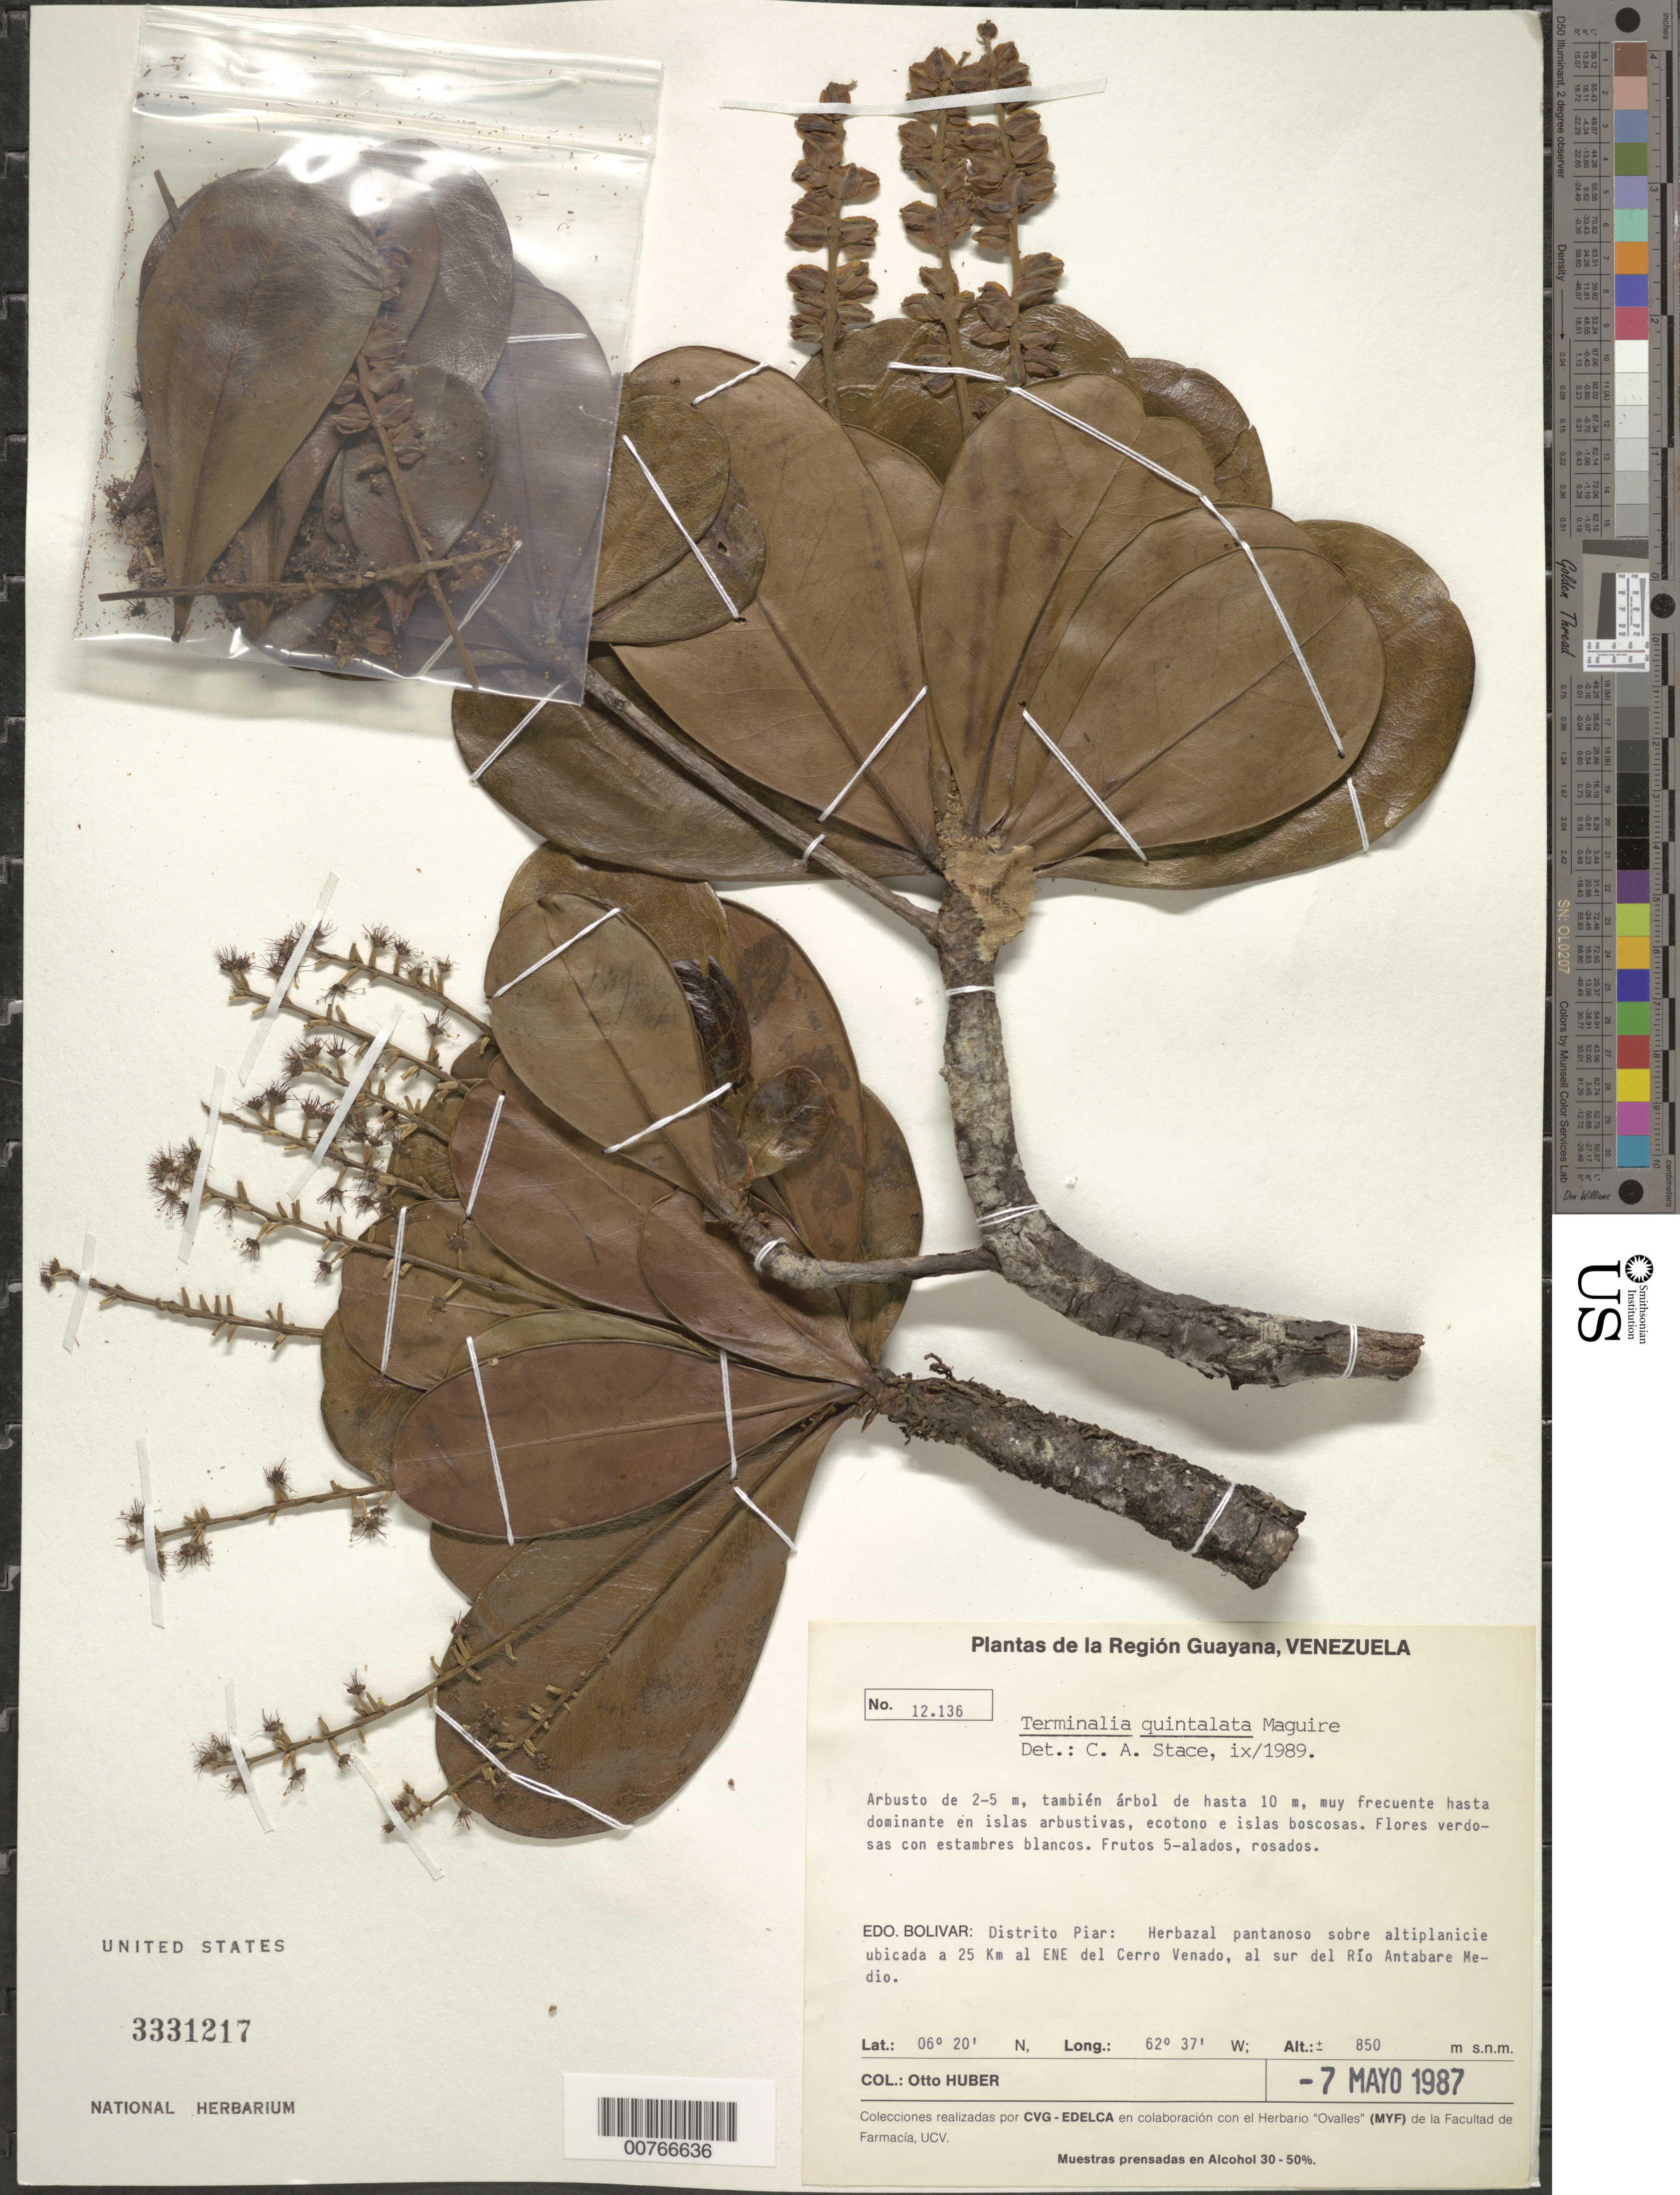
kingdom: Plantae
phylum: Tracheophyta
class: Magnoliopsida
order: Myrtales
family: Combretaceae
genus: Terminalia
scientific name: Terminalia quintalata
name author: Maguire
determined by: Stace, C. A.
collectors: O. Huber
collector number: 12136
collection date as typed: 7-May-87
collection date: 1987-05-07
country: Venezuela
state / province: Bolívar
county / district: Piar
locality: Río Antabare Medio, al sur, 25 km ENE del Cerro Venado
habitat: Herbazal pantanoso sobre altiplanicie, en islas arbustivas, ecotono e islas boscosas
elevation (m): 850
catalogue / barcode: US 3331217